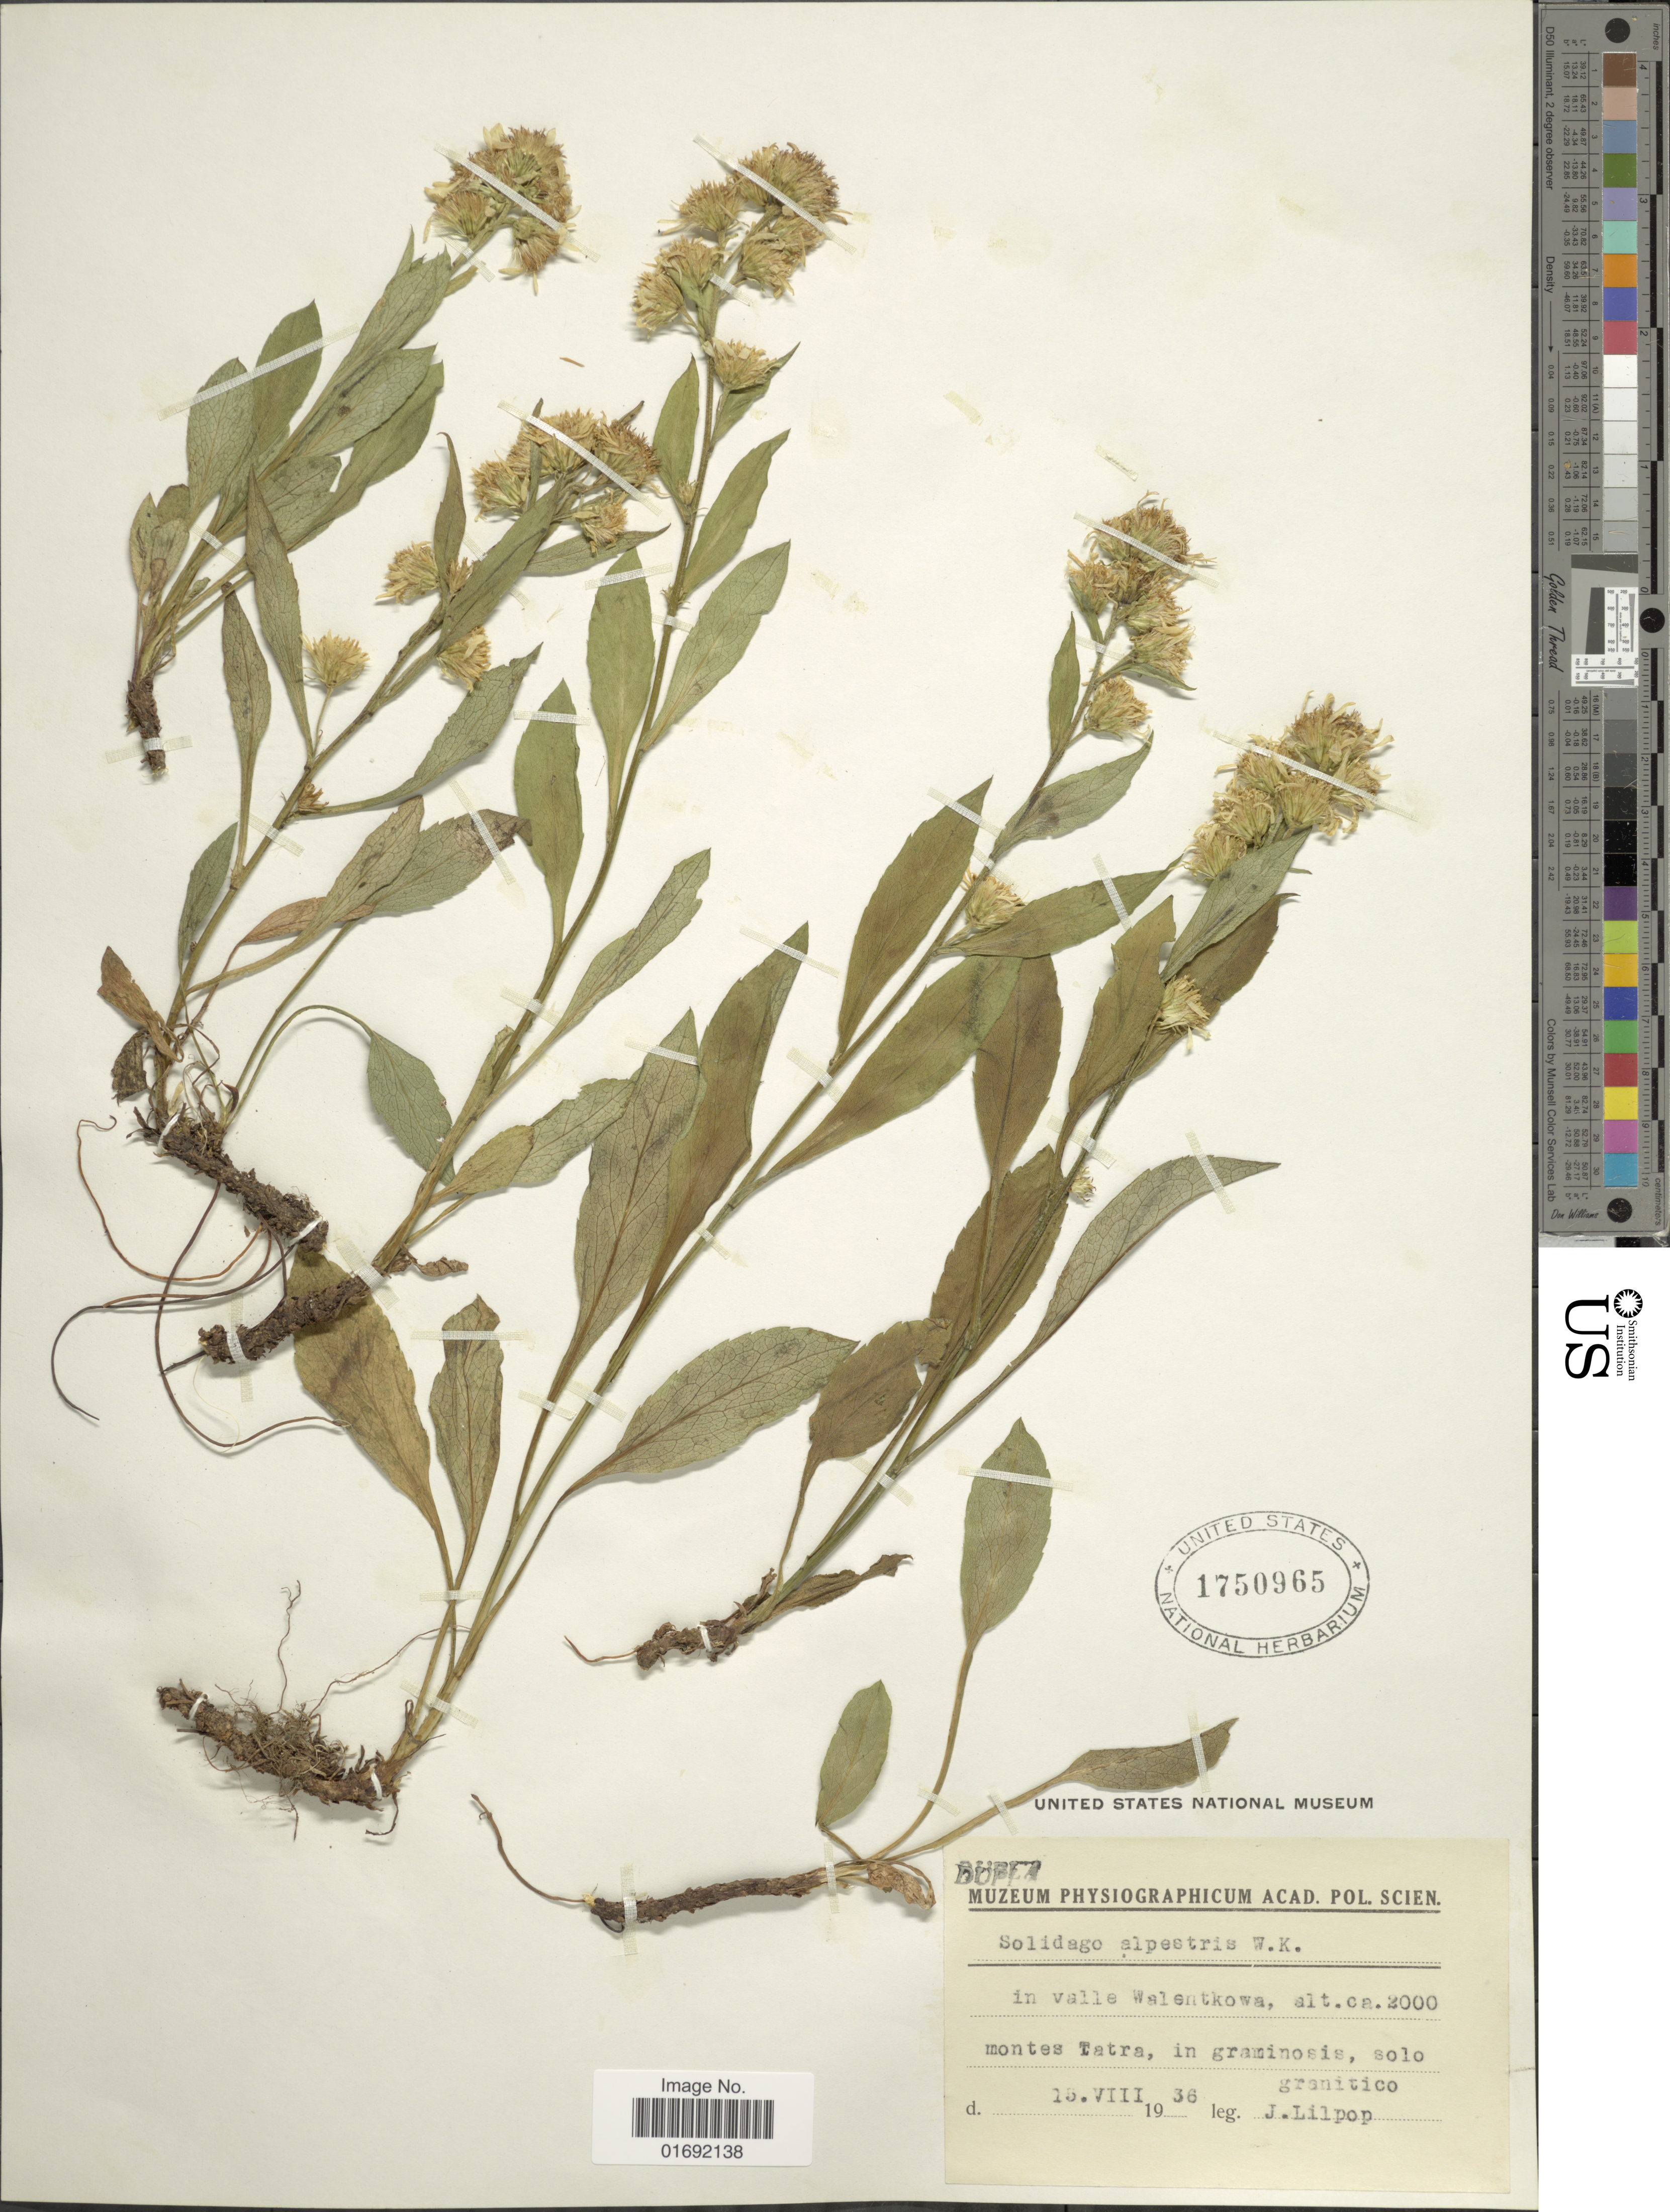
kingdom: Plantae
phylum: Tracheophyta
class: Magnoliopsida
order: Asterales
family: Asteraceae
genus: Solidago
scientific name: Solidago alpestris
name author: Waldst. & Kit. ex Willd.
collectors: J. Lilpop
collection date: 1936-08-15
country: Poland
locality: In valle Walentkowa, montes Tatra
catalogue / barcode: US 1750965